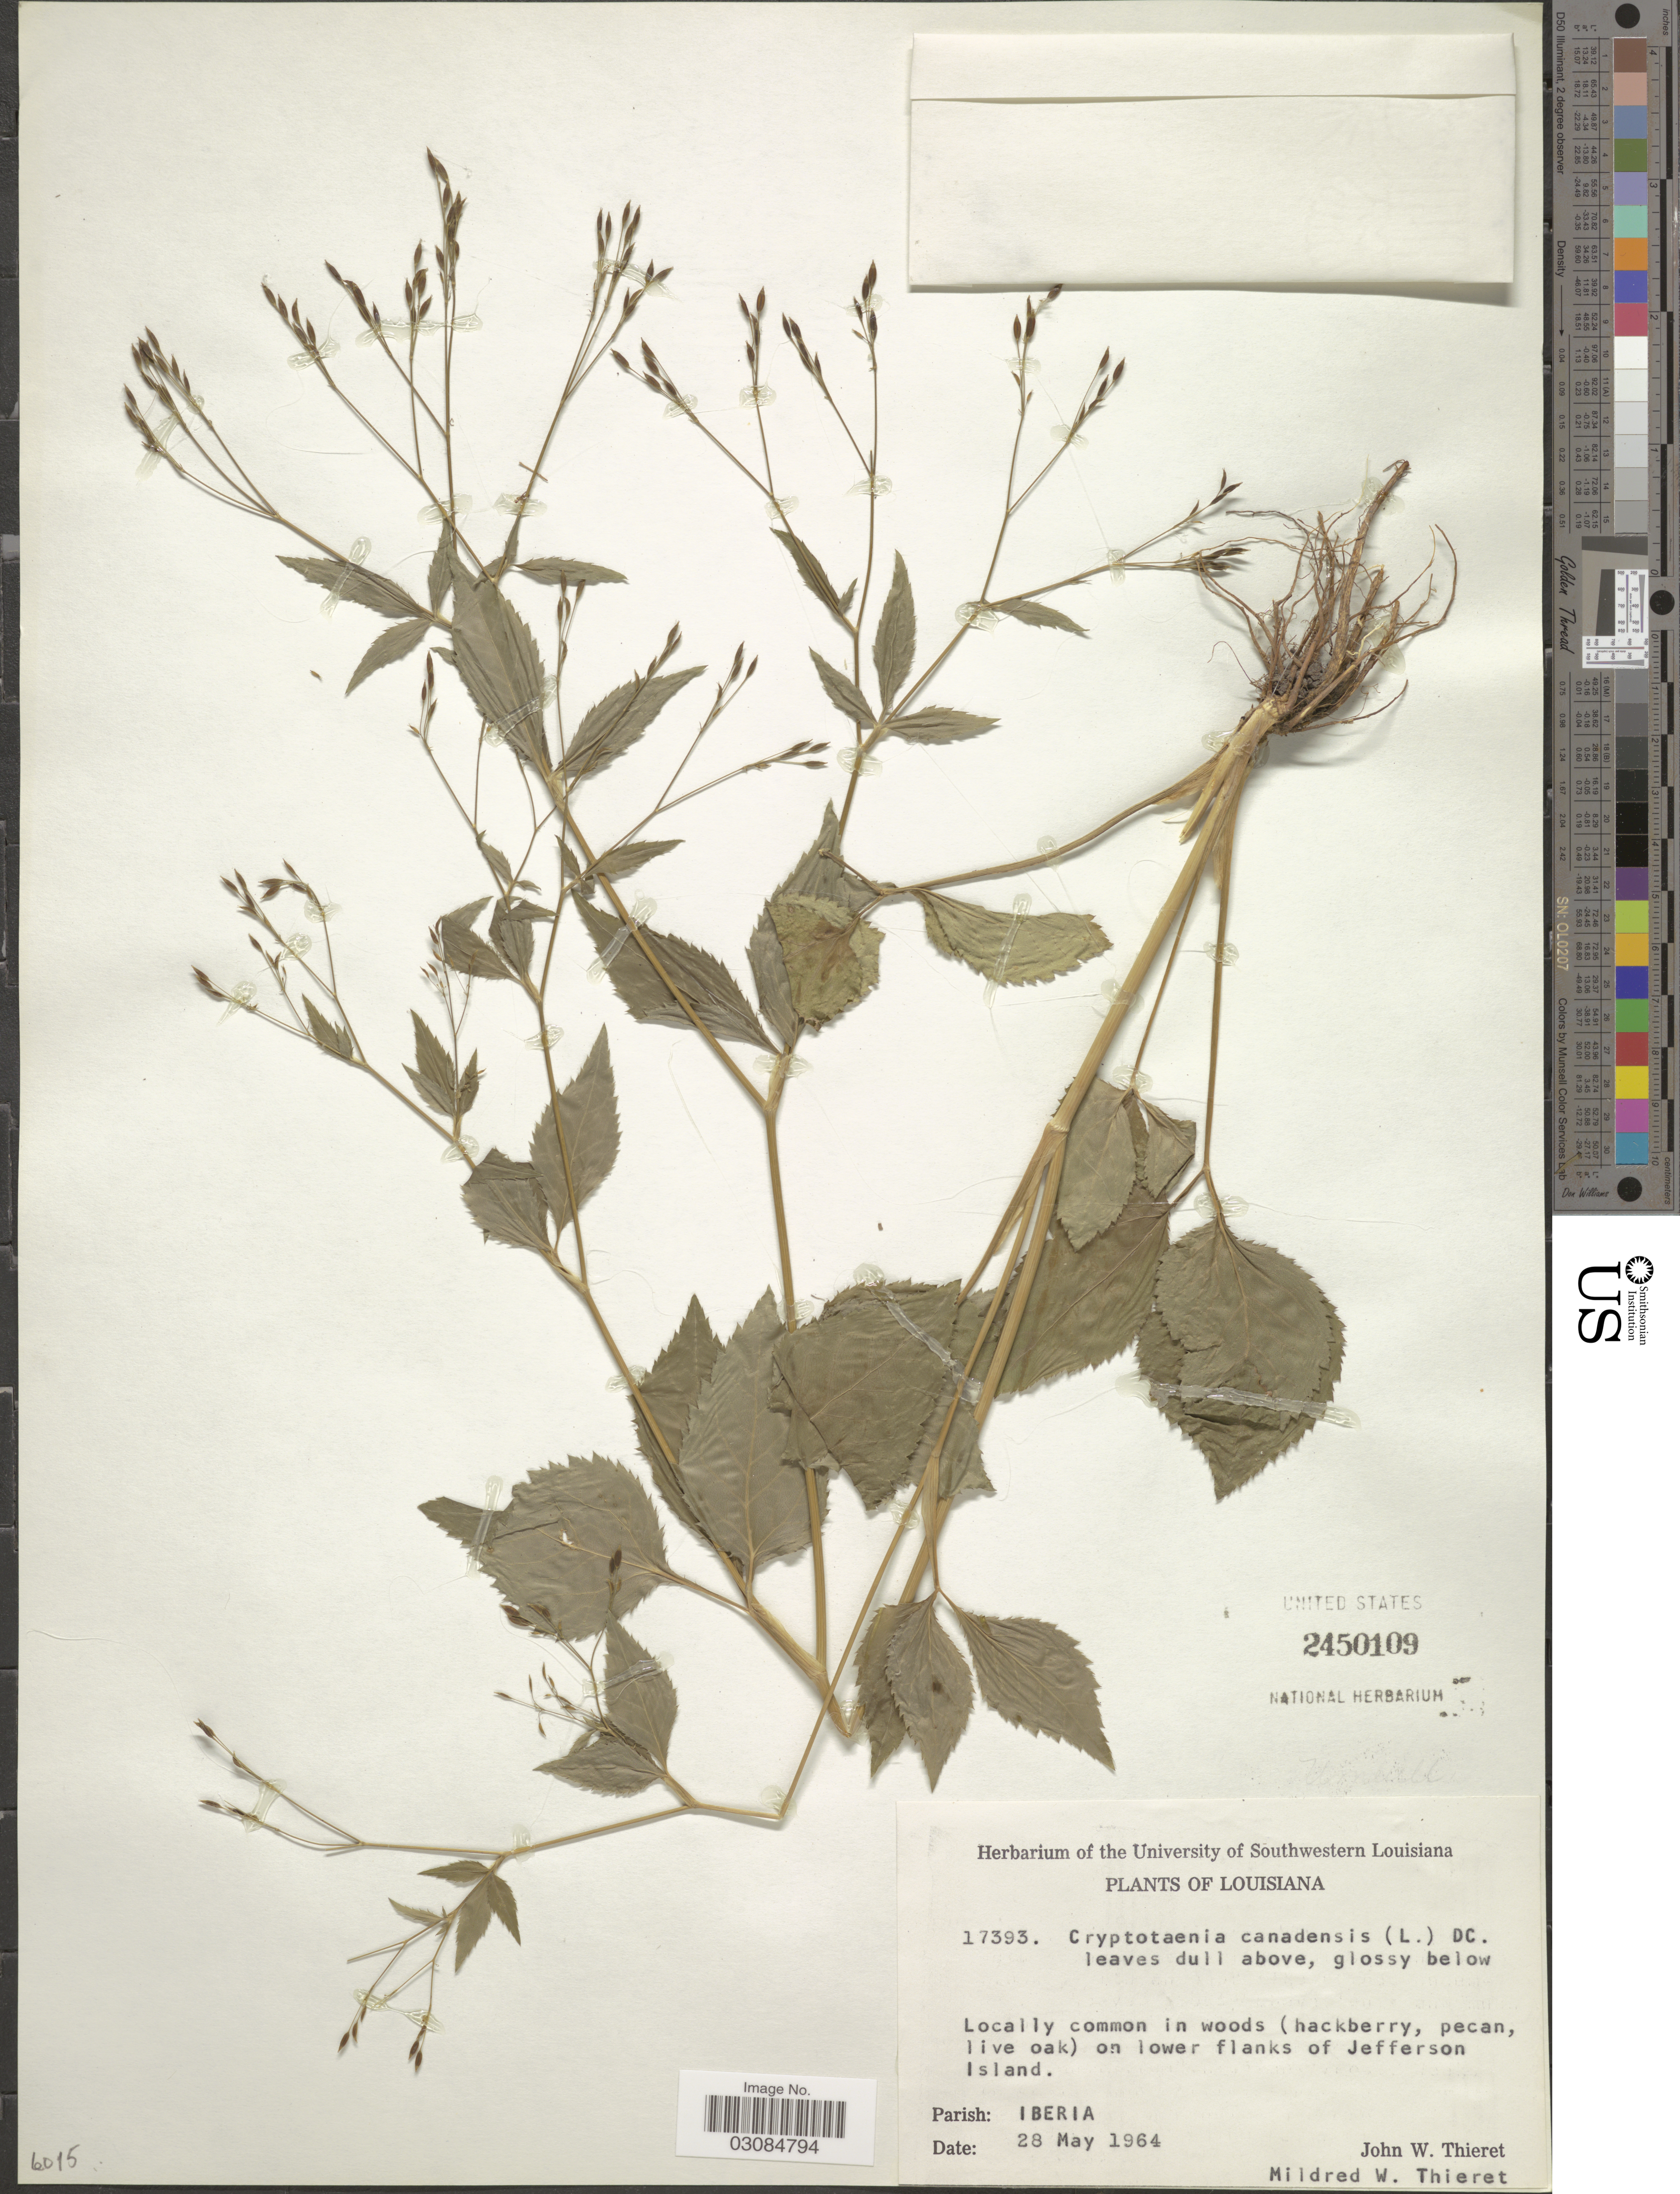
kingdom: Plantae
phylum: Tracheophyta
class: Magnoliopsida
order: Apiales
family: Apiaceae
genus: Cryptotaenia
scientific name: Cryptotaenia canadensis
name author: (L.) DC.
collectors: J. W. Thieret & M. Thieret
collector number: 17393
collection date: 1964-05-28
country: United States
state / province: Louisiana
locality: Locally common in woods (hackberry, pecan, live oak) on lower flanks of Jefferson Island. Parish: Iberia.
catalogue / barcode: US 2450109